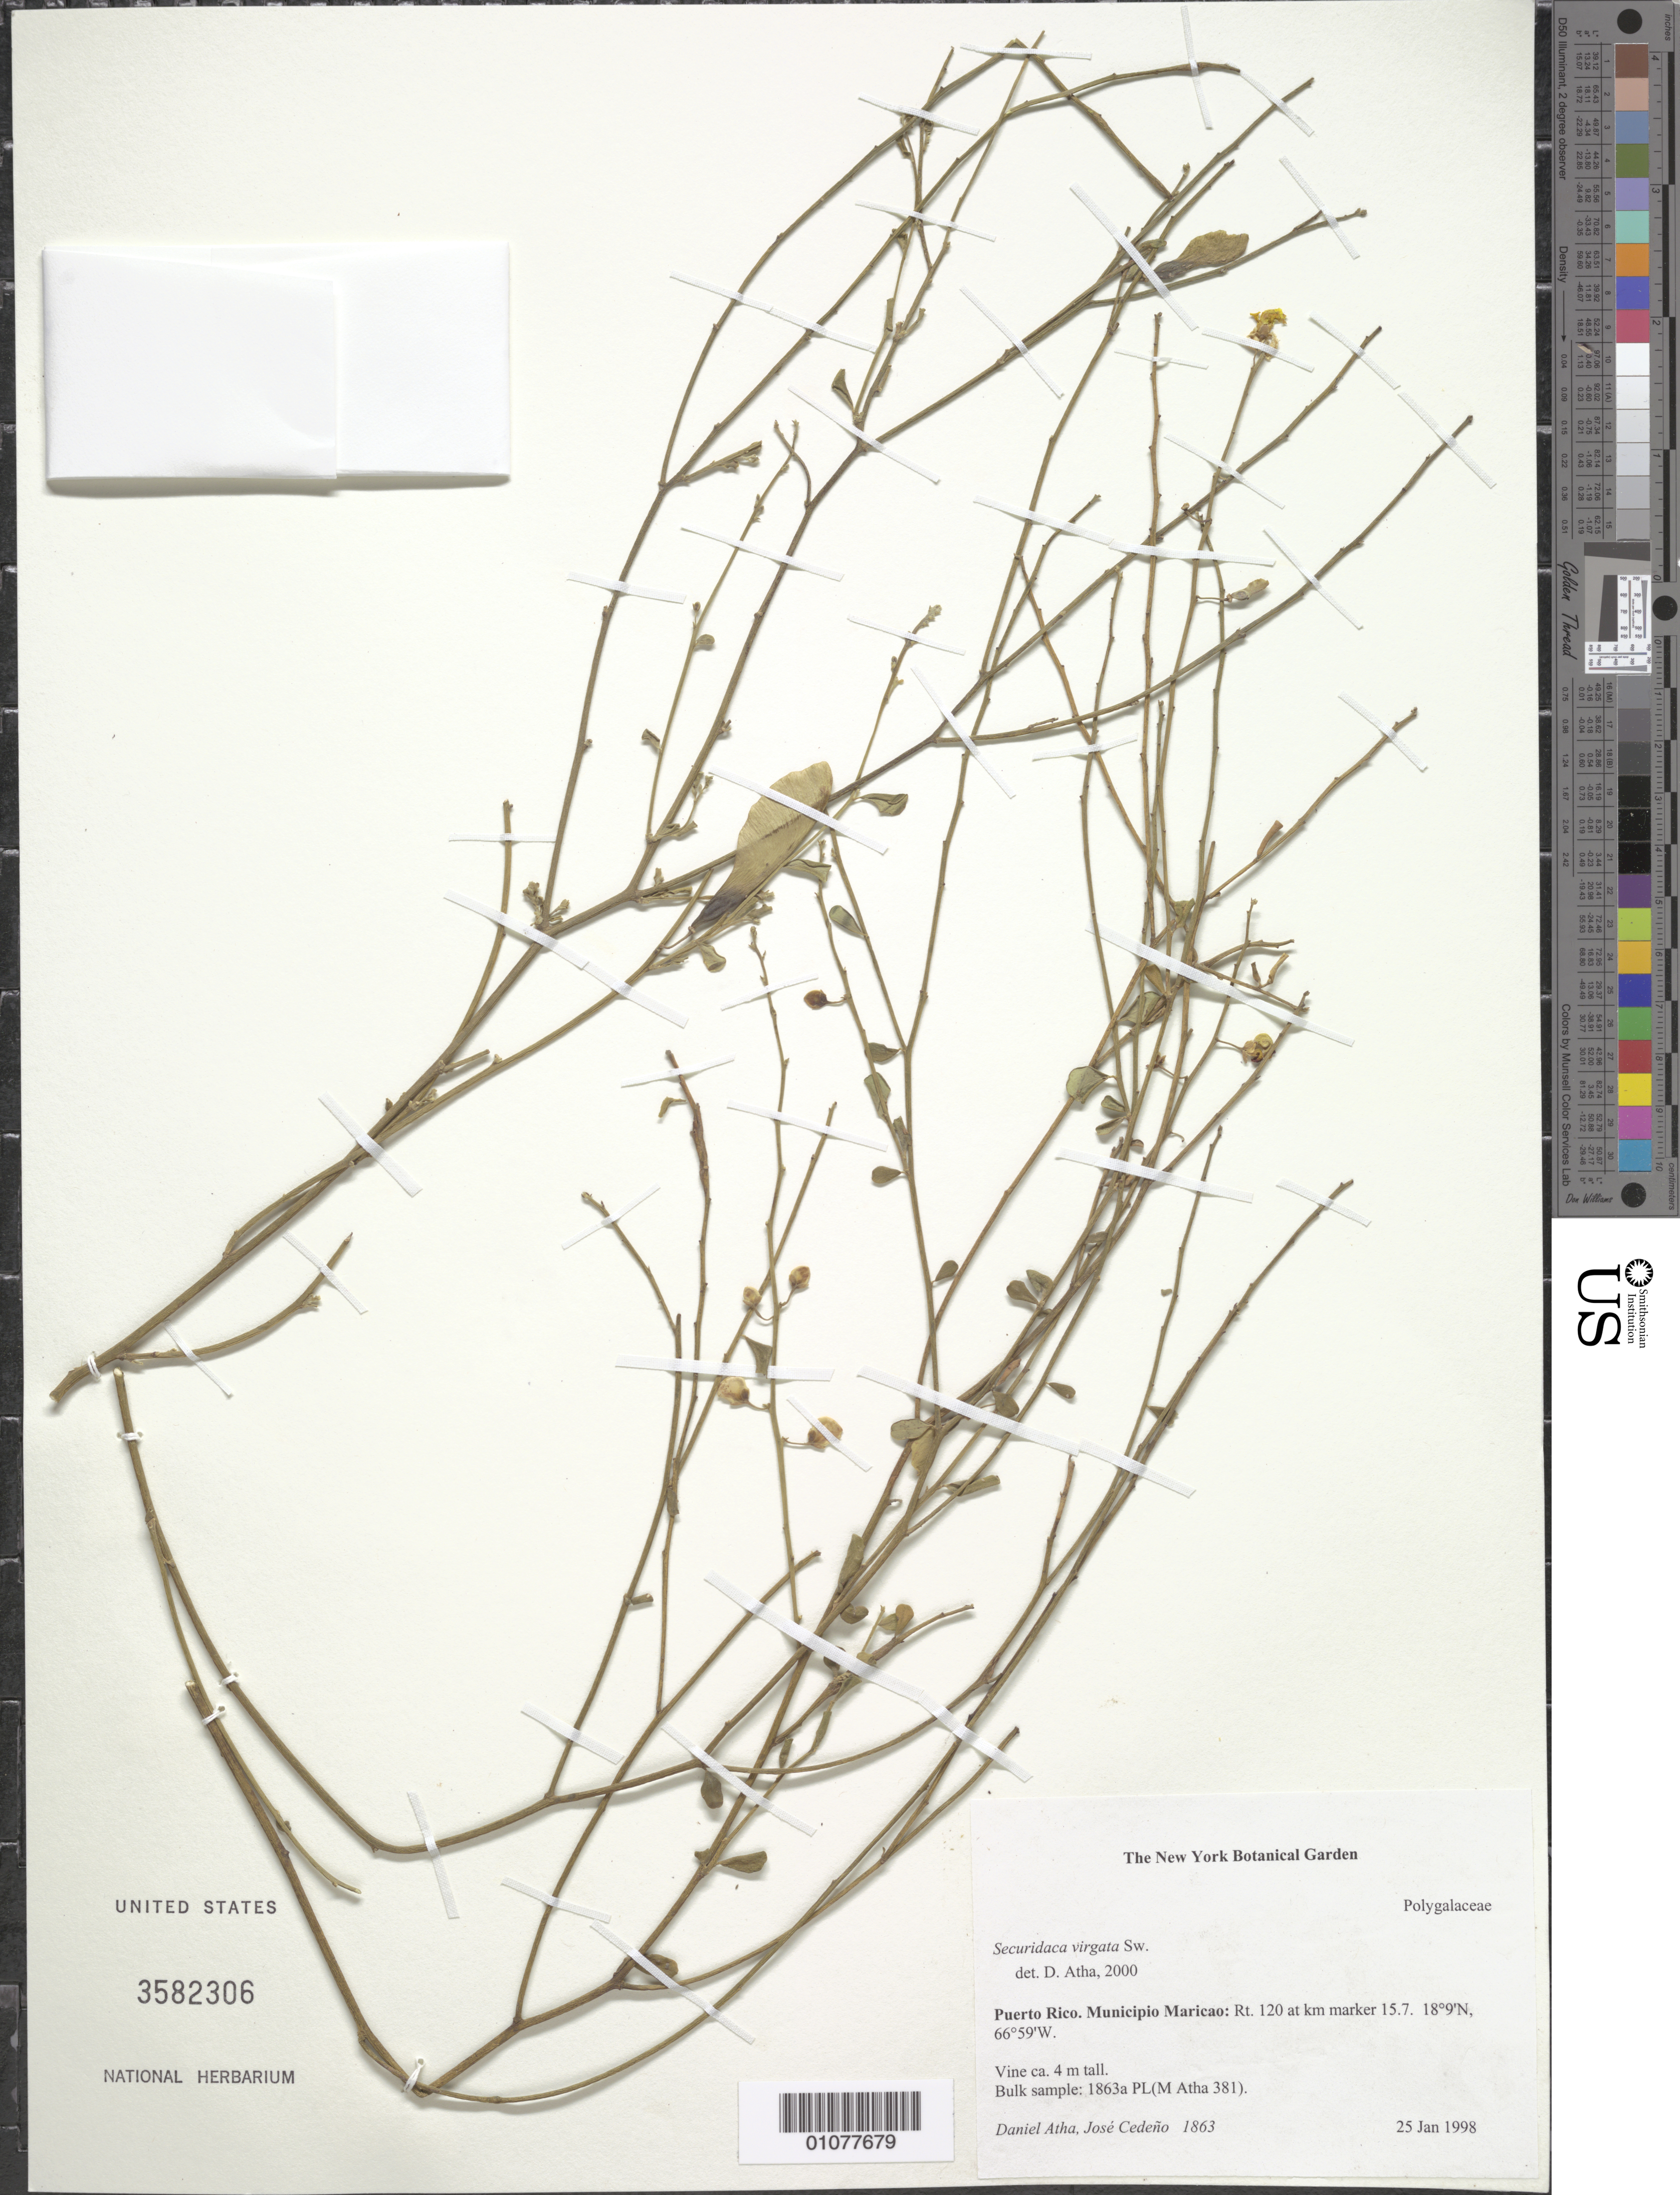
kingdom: Plantae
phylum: Tracheophyta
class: Magnoliopsida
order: Fabales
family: Polygalaceae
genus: Securidaca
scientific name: Securidaca virgata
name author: Sw.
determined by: Atha, D.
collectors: D. Atha & J. A. Cedeño M.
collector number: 1863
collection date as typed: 25 Jan 1998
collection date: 1998-01-25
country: Puerto Rico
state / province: Maricao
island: Puerto Rico I.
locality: Municipio Maricao; Rt. 120 at km marker 15.7.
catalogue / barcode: US 3582306